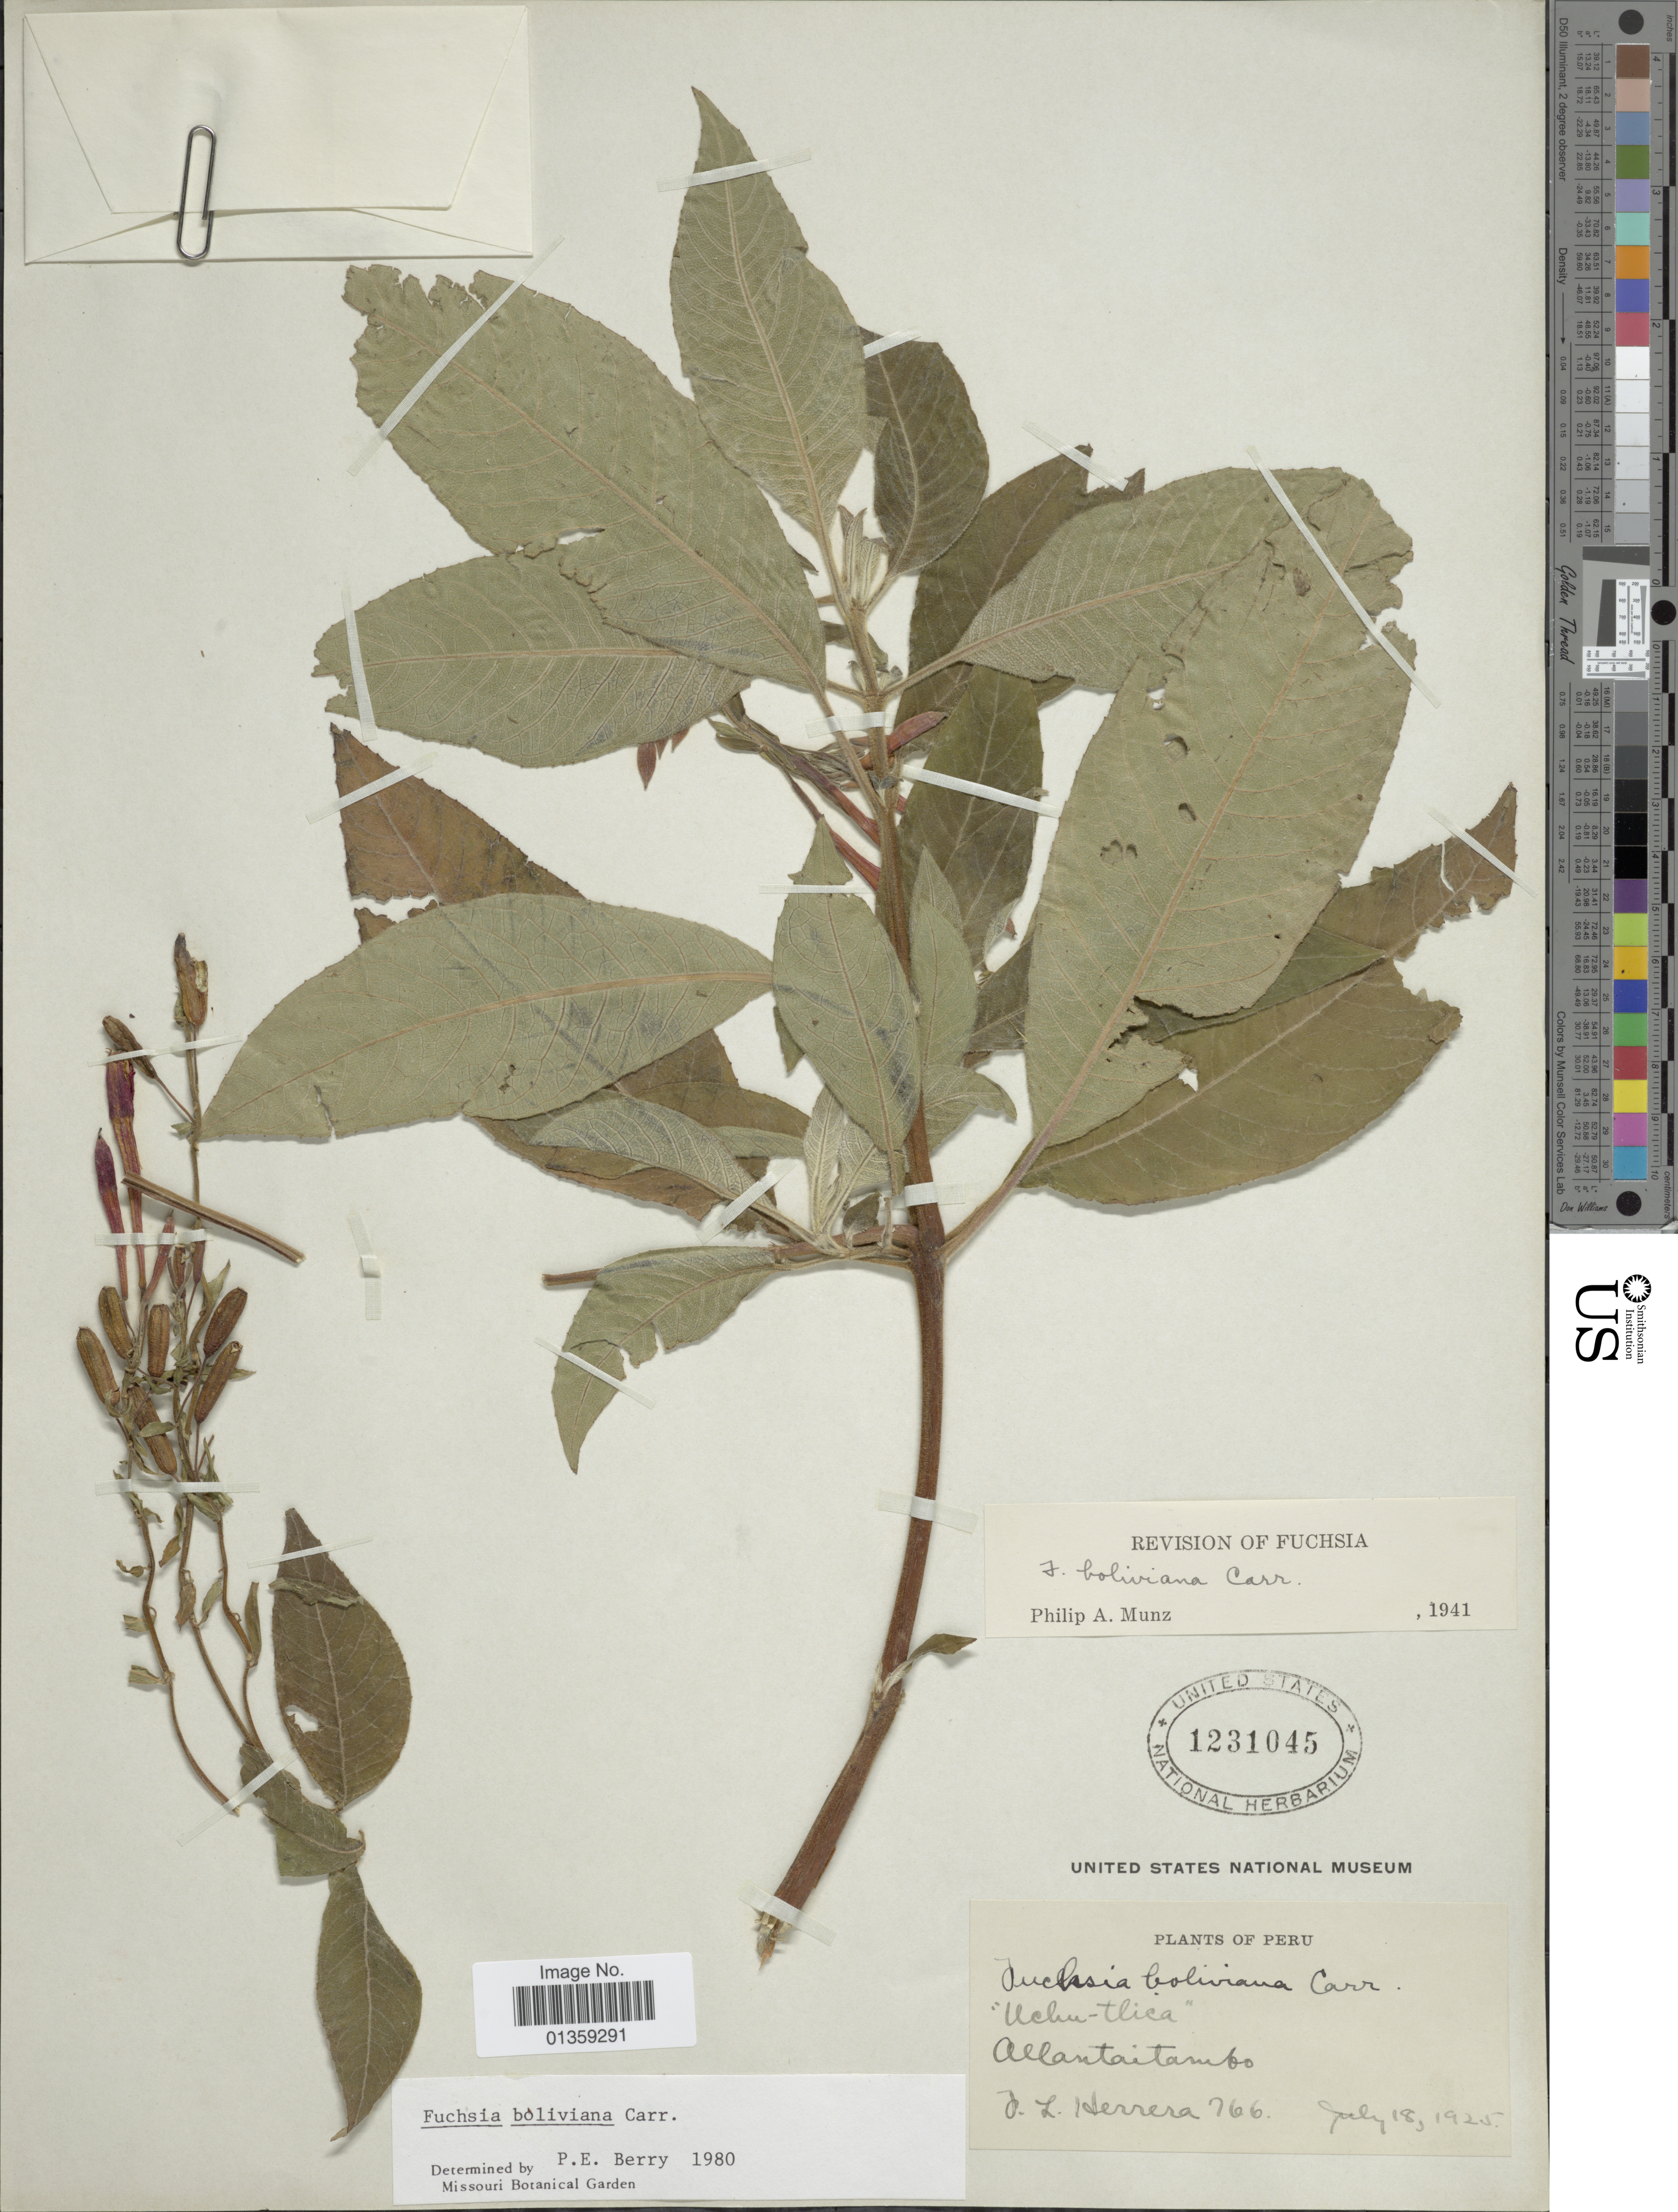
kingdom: Plantae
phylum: Tracheophyta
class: Magnoliopsida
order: Myrtales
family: Onagraceae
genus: Fuchsia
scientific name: Fuchsia boliviana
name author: Carrière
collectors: J. L. Herrera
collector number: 766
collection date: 1925-07-18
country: Peru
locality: Allantaitambo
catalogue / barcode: US 1231045